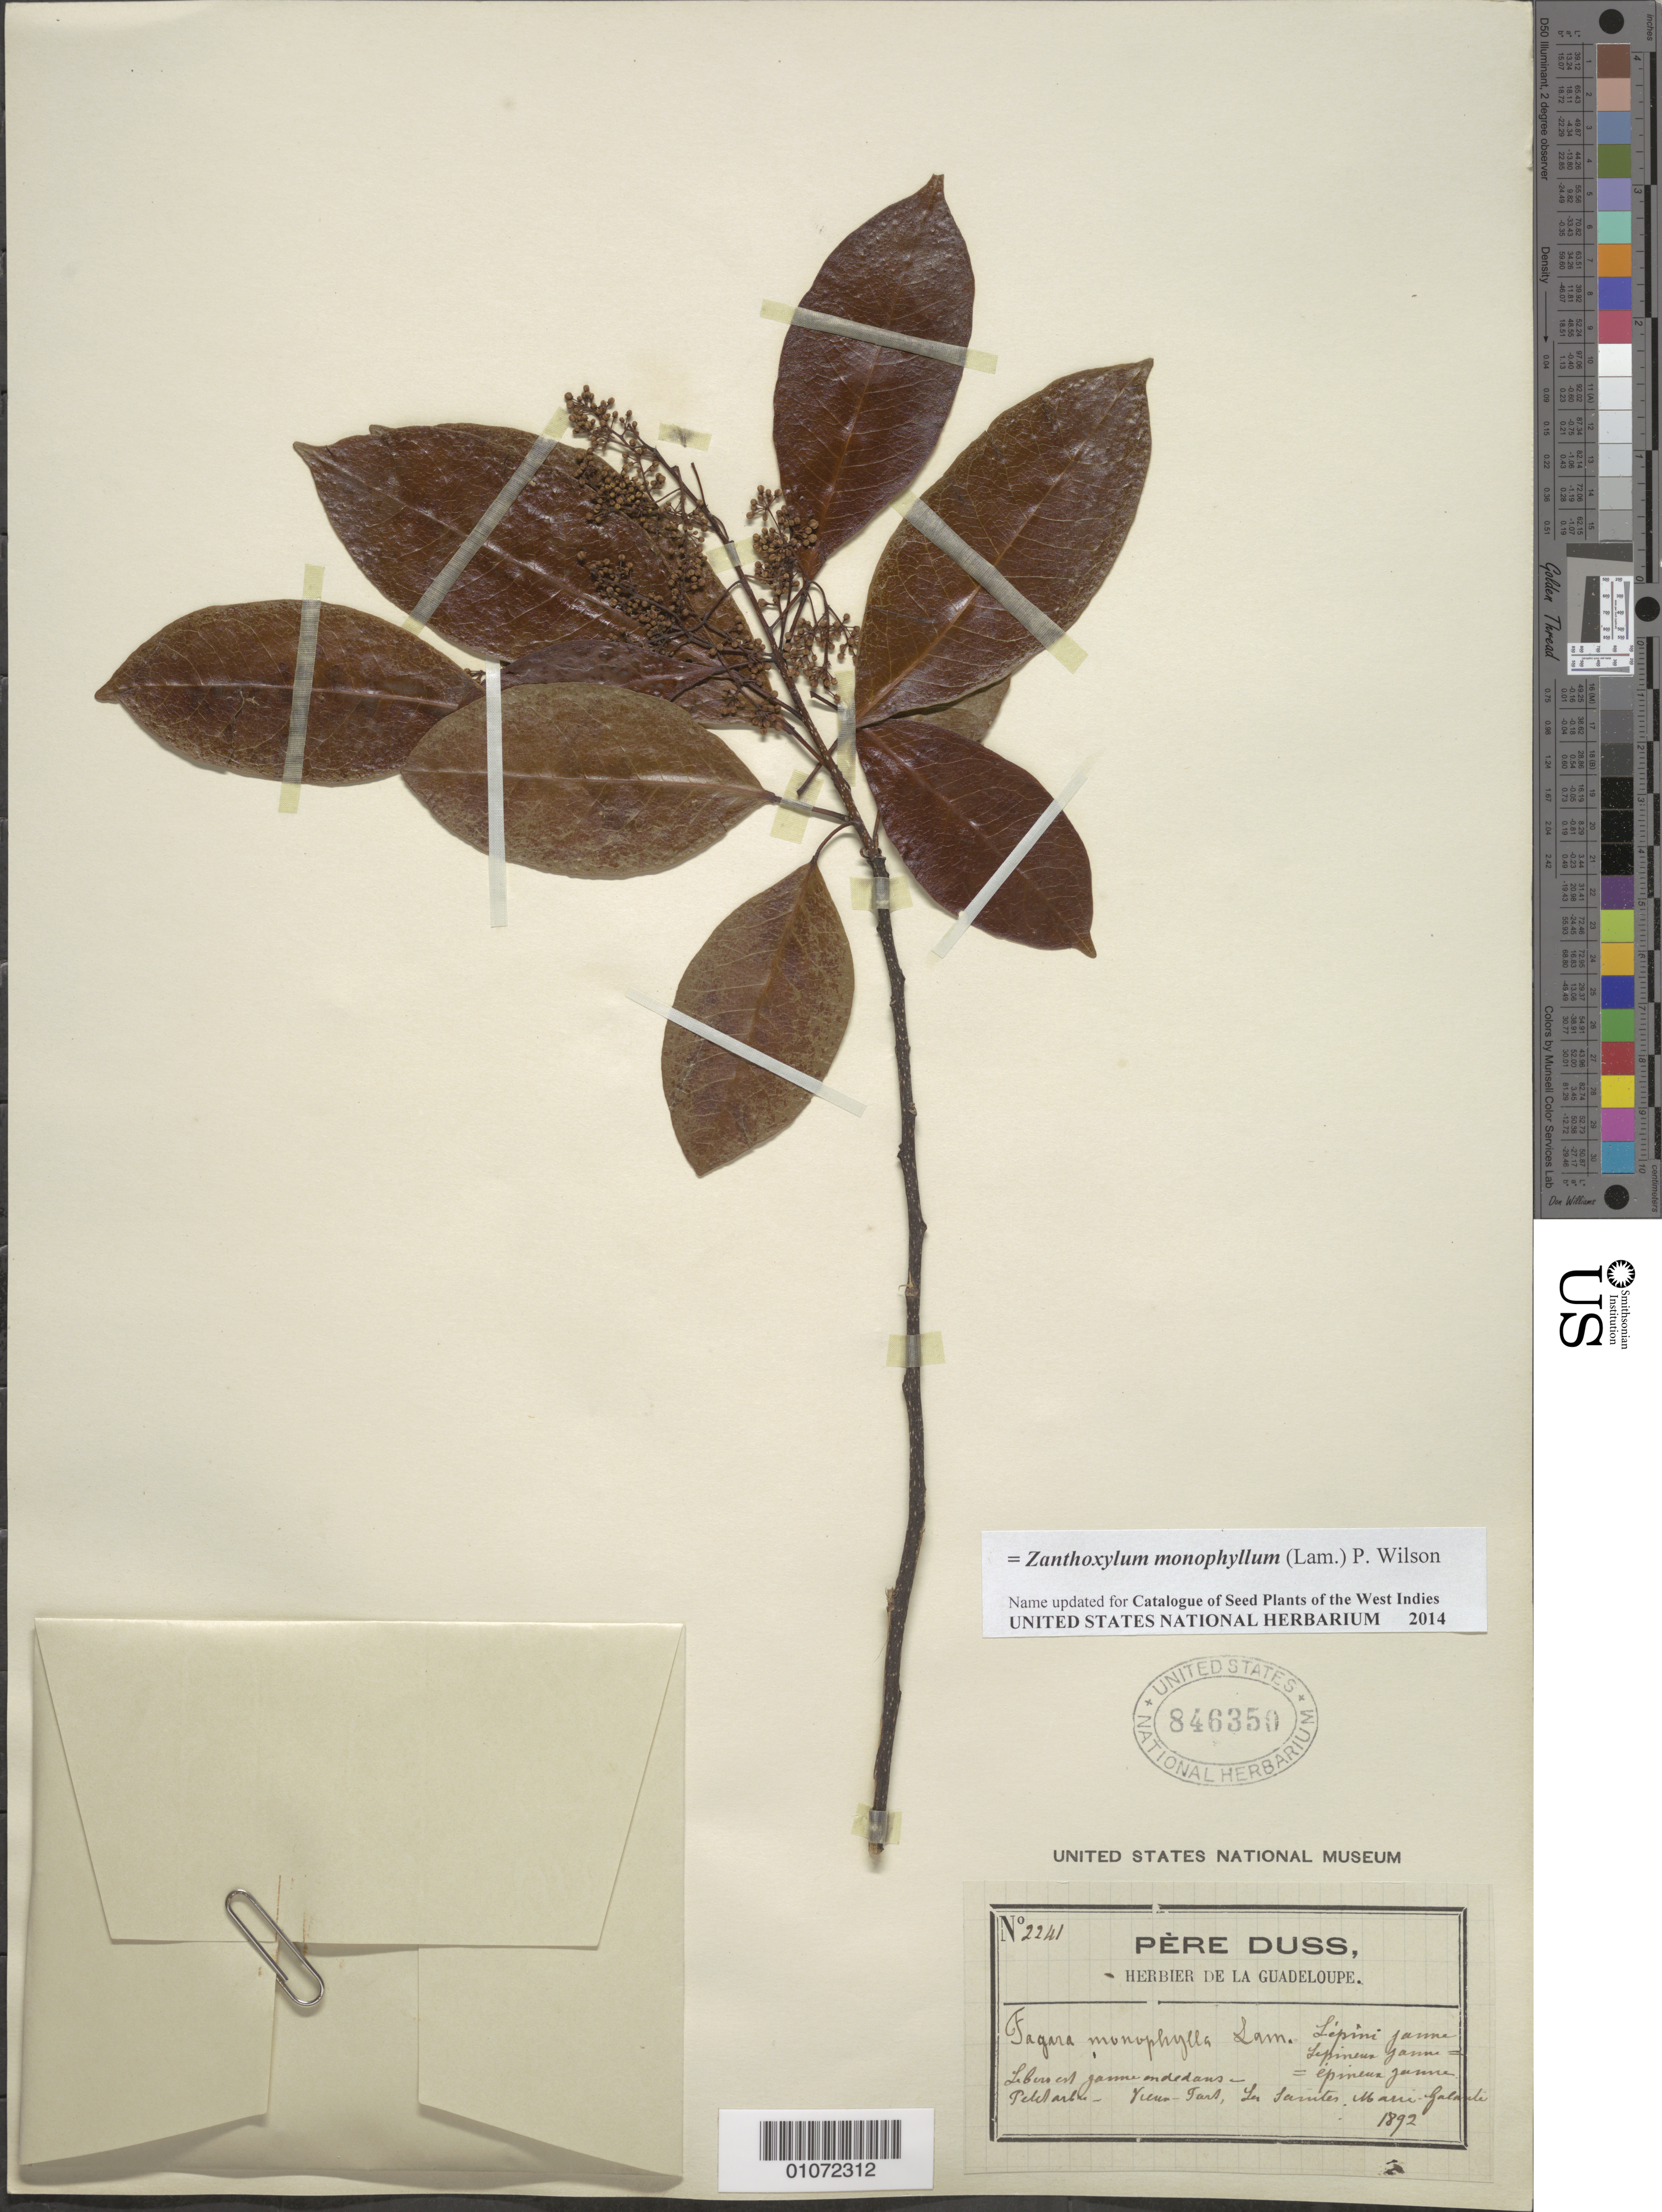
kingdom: Plantae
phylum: Tracheophyta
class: Magnoliopsida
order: Sapindales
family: Rutaceae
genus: Zanthoxylum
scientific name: Zanthoxylum monophyllum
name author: (Lam.) P. Wilson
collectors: Père Duss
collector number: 2241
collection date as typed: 1892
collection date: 1892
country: Guadeloupe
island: Marie Galante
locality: Vieux-Fort, Les Saintes.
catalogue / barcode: US 846350